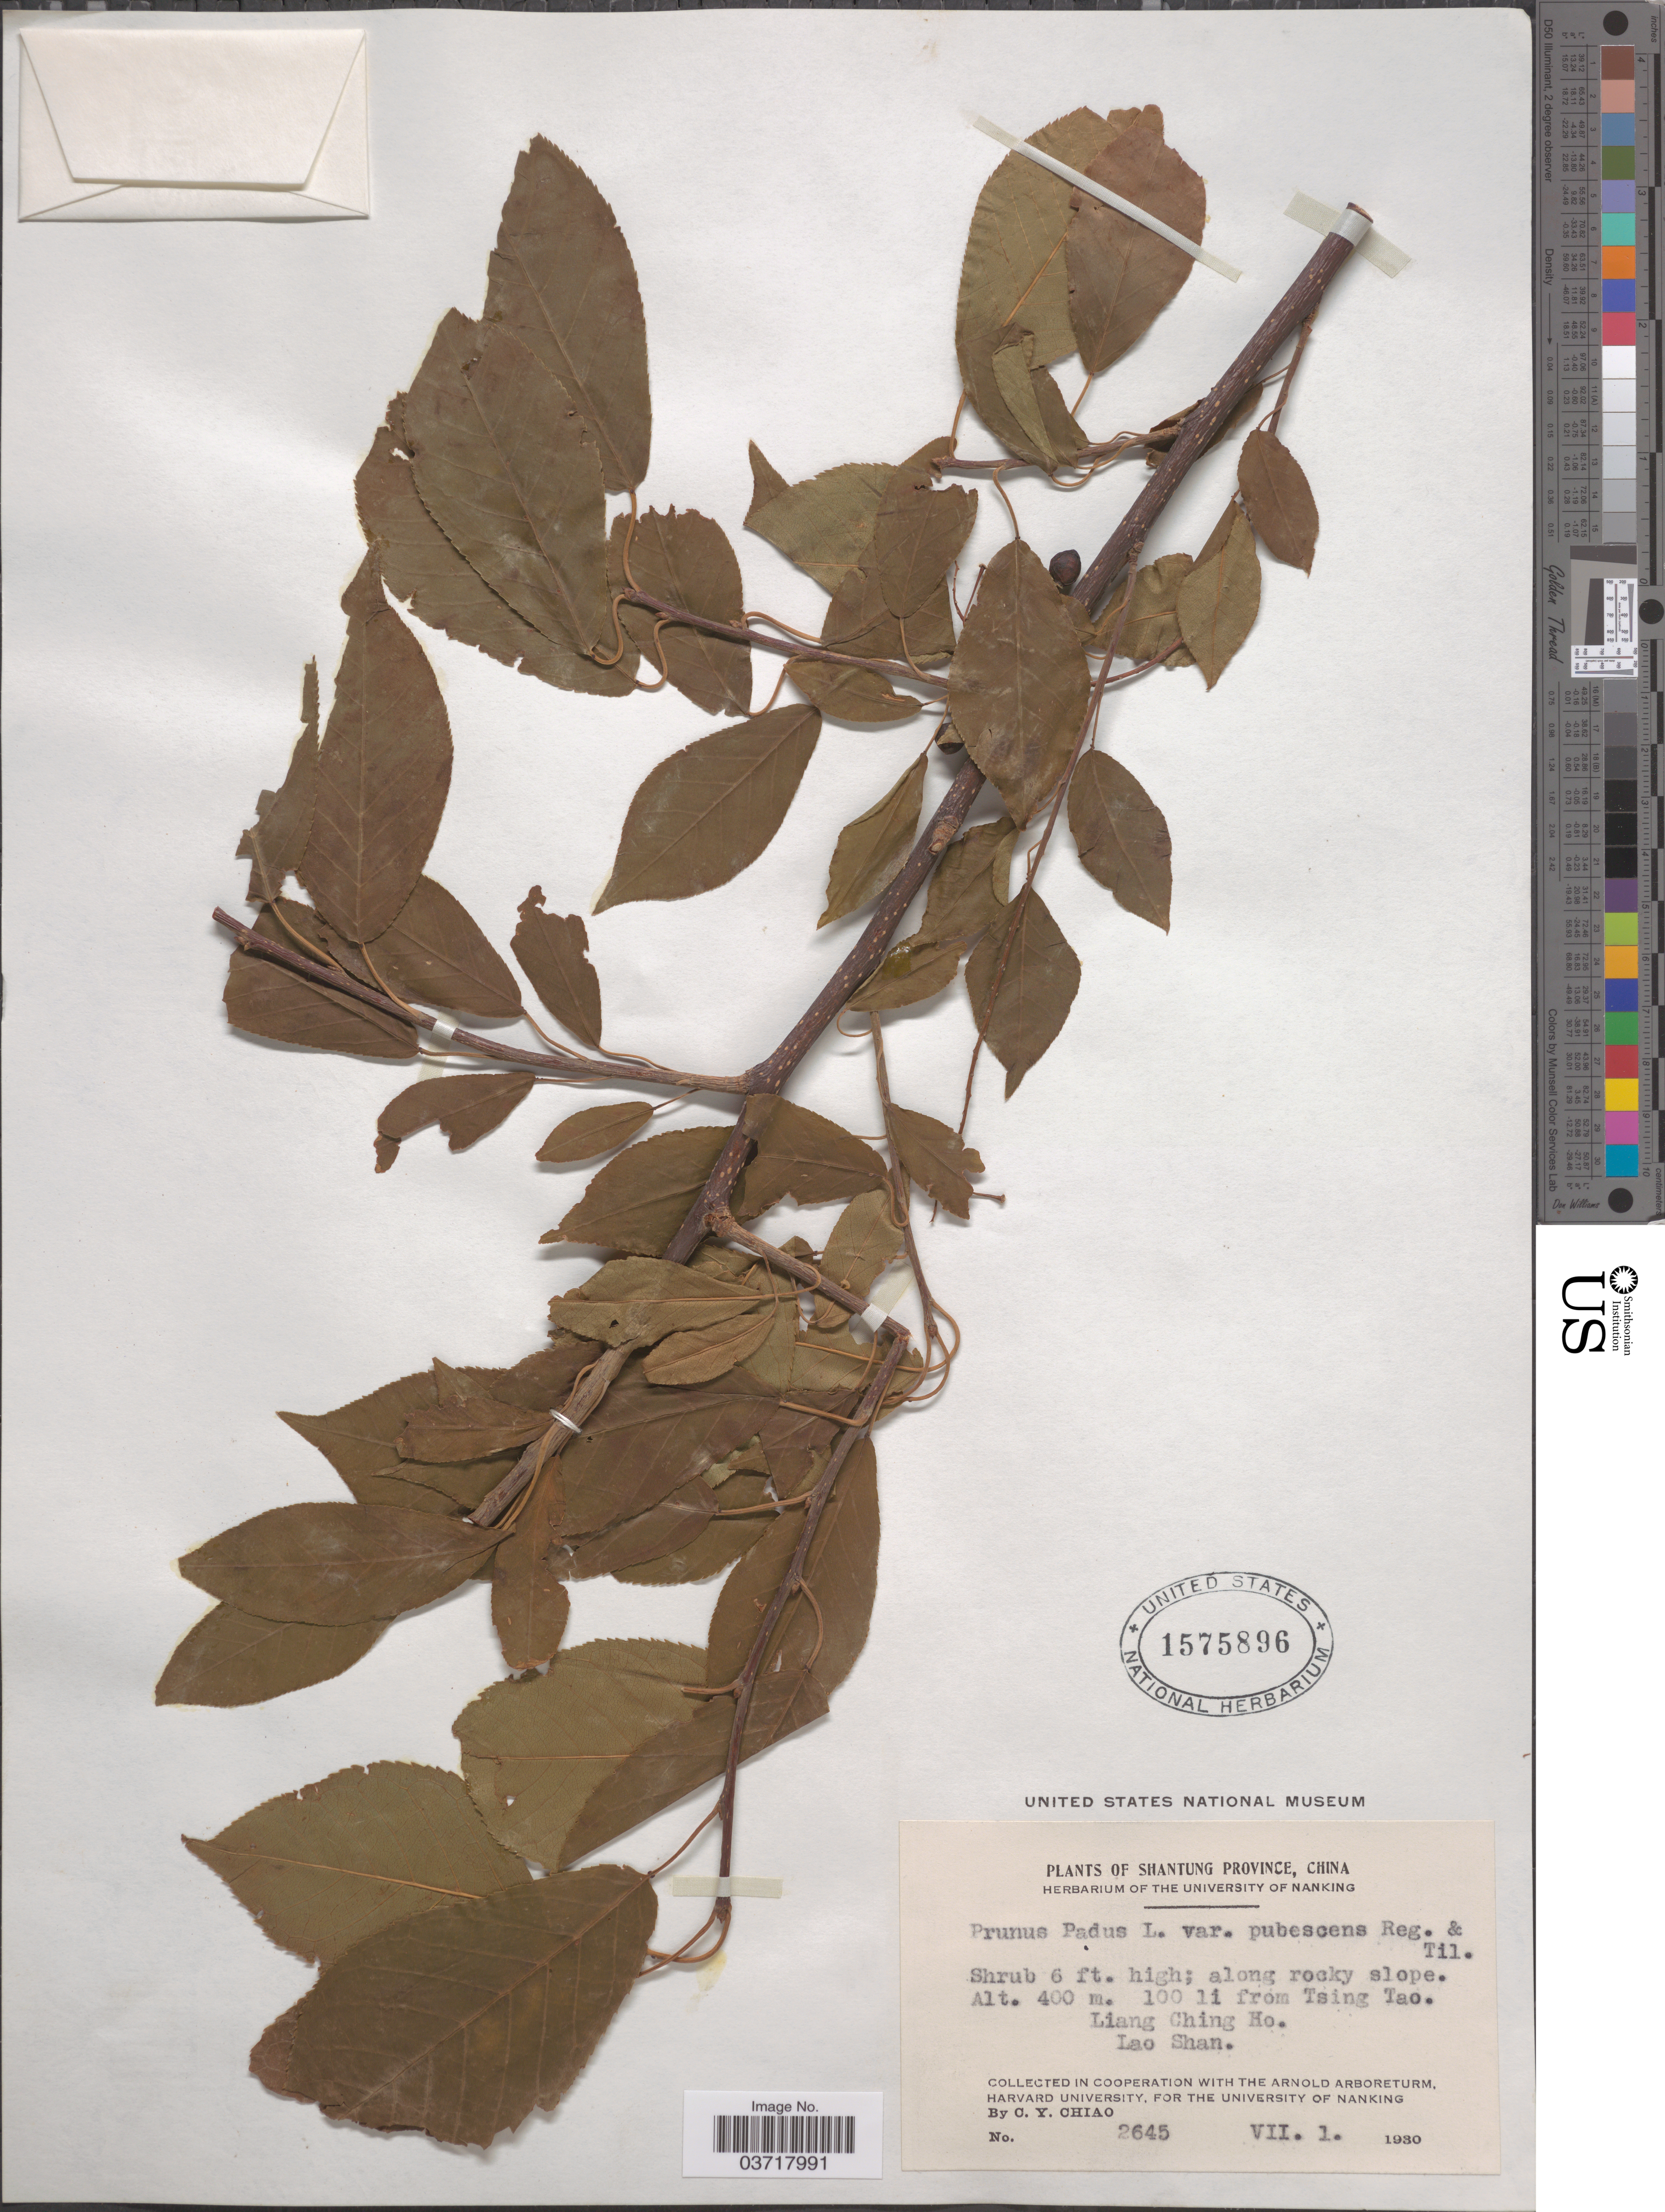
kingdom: Plantae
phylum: Tracheophyta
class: Magnoliopsida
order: Rosales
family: Rosaceae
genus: Prunus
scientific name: Prunus padus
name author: L.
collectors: C. Y. Chiao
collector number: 2645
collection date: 1930-07-01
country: China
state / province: Shandong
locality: Shantung Province. 100 li from Tsing Tao. Liang Ching Ho. Lao Shan.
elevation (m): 400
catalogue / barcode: US 1575896